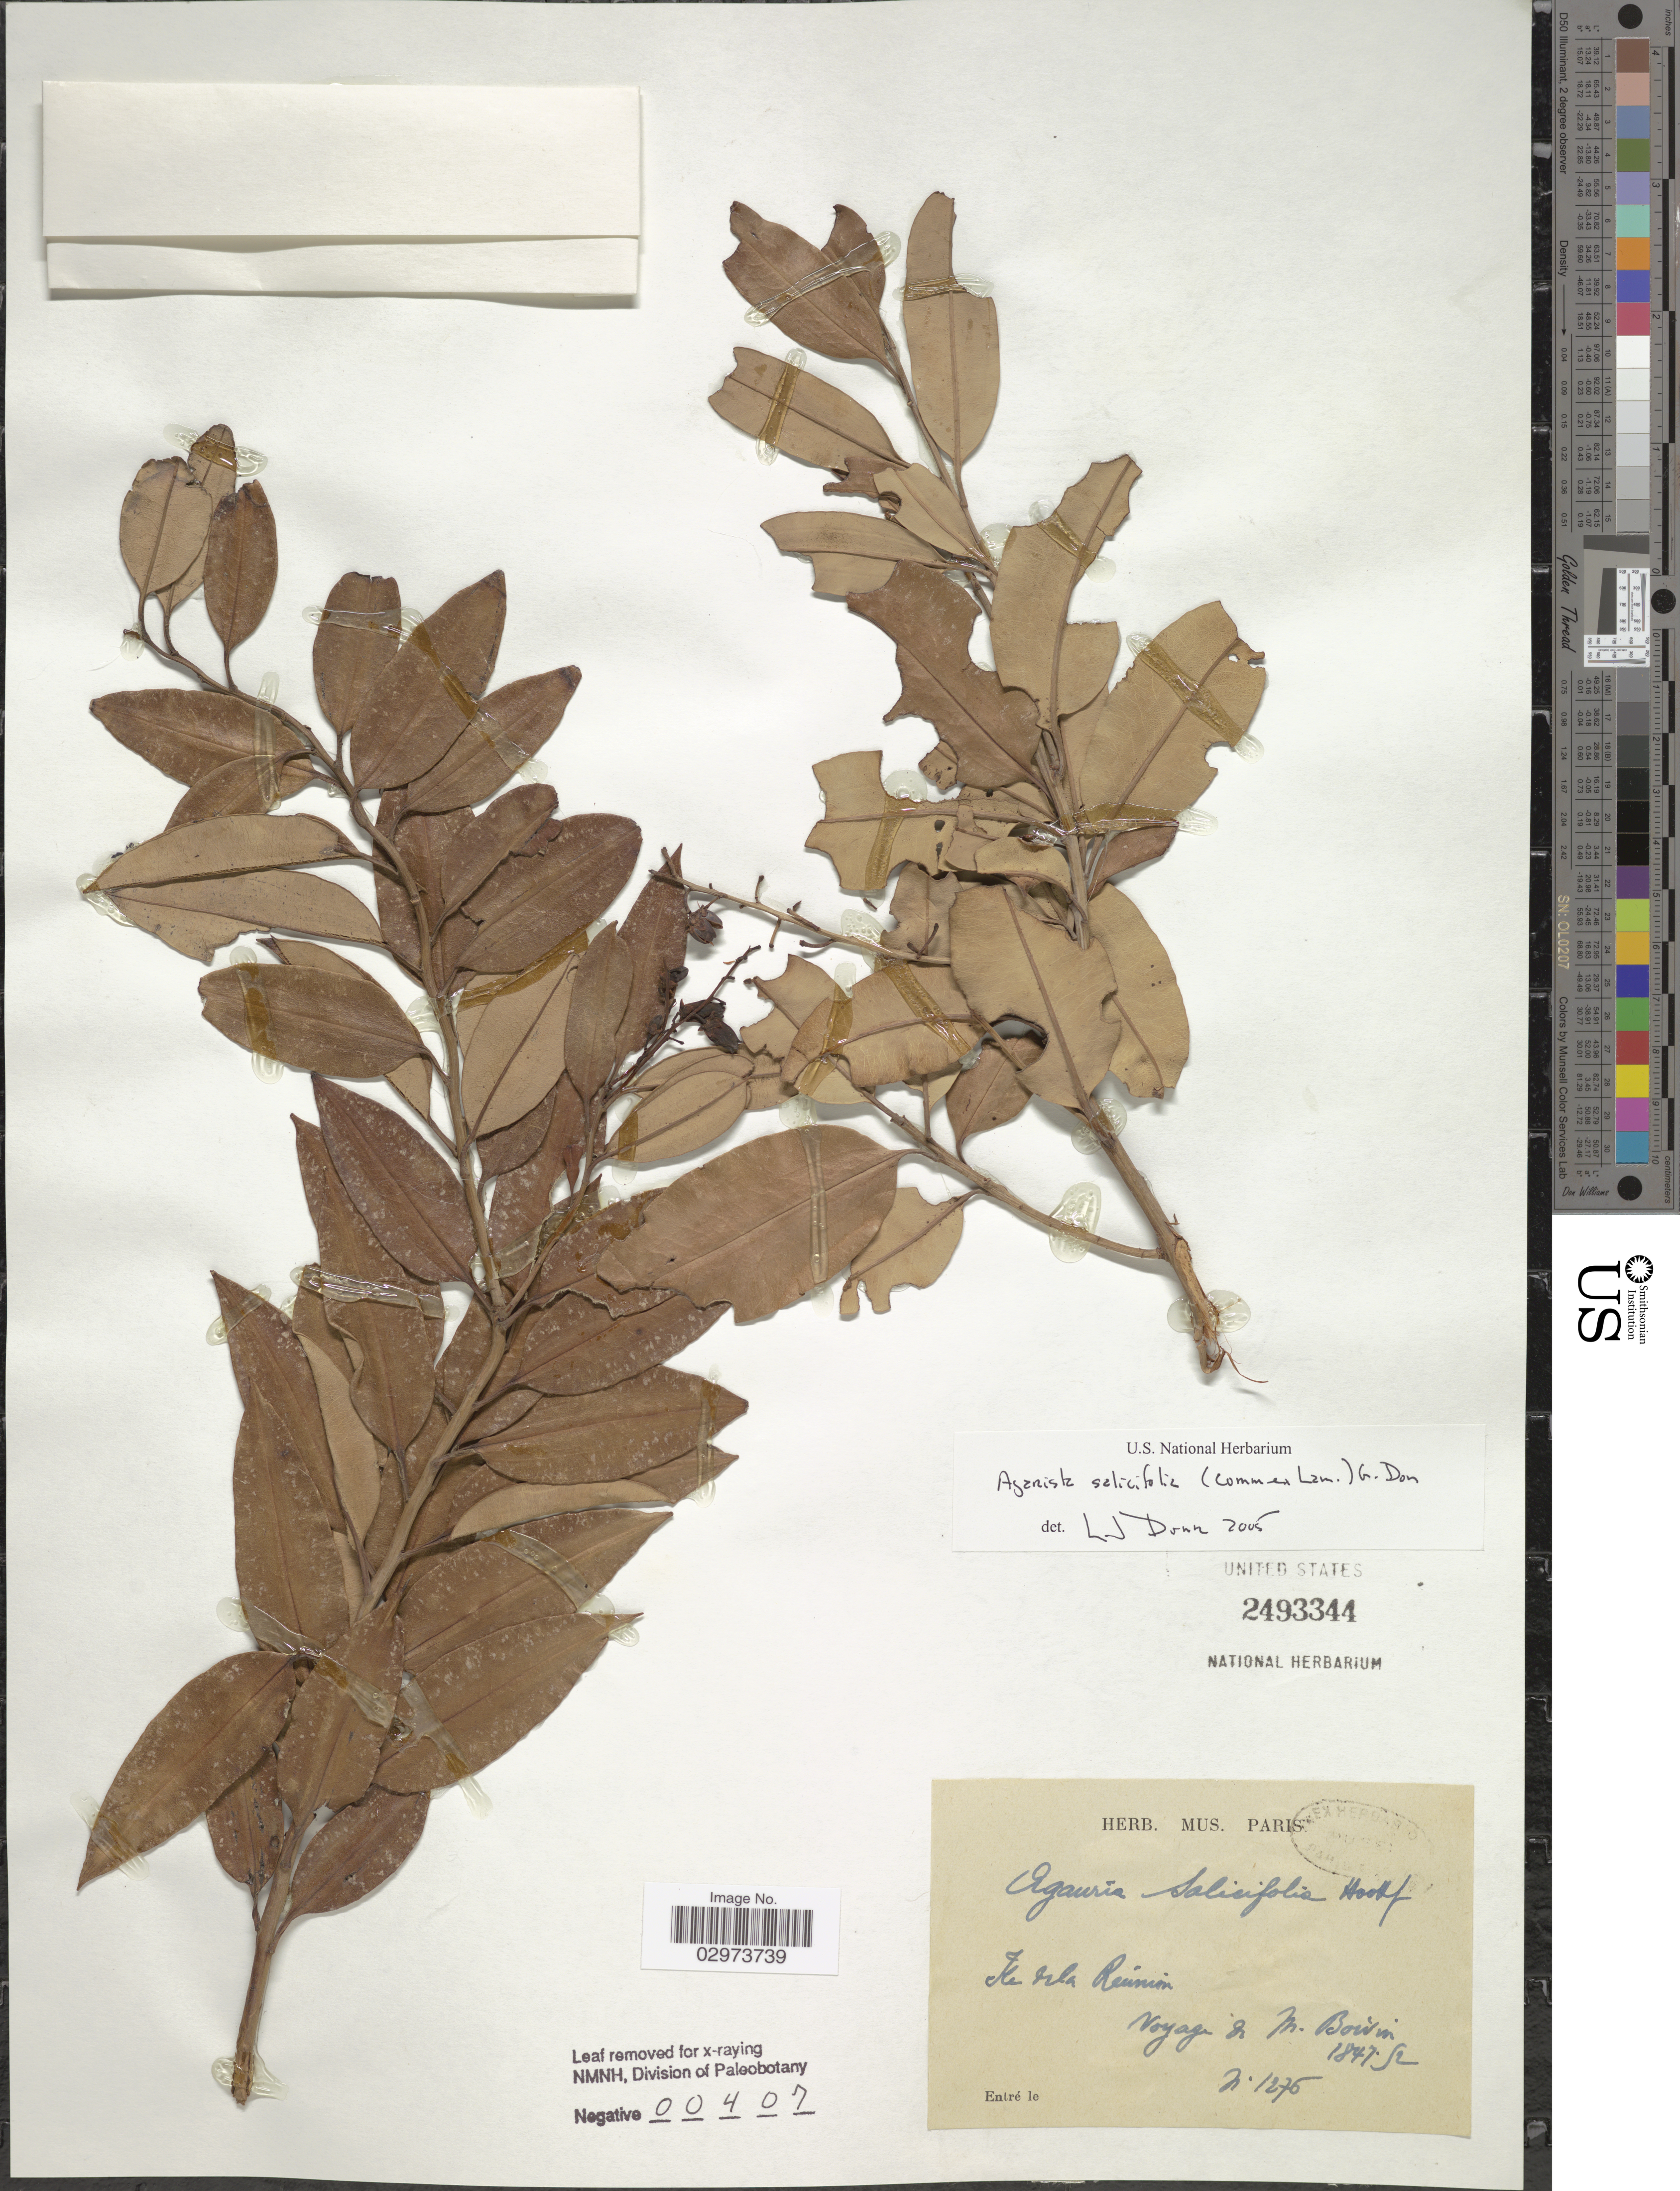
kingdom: Plantae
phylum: Tracheophyta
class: Magnoliopsida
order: Ericales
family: Ericaceae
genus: Agarista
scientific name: Agarista salicifolia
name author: (Lam.) G. Don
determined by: Dorr, L. J., (BOT), Smithsonian Institution - National Museum of Natural History (UNITED STATES)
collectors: M. Boivin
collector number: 1276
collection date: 1847-12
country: Reunion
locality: Ile de la Reúnion.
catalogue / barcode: US 2493344